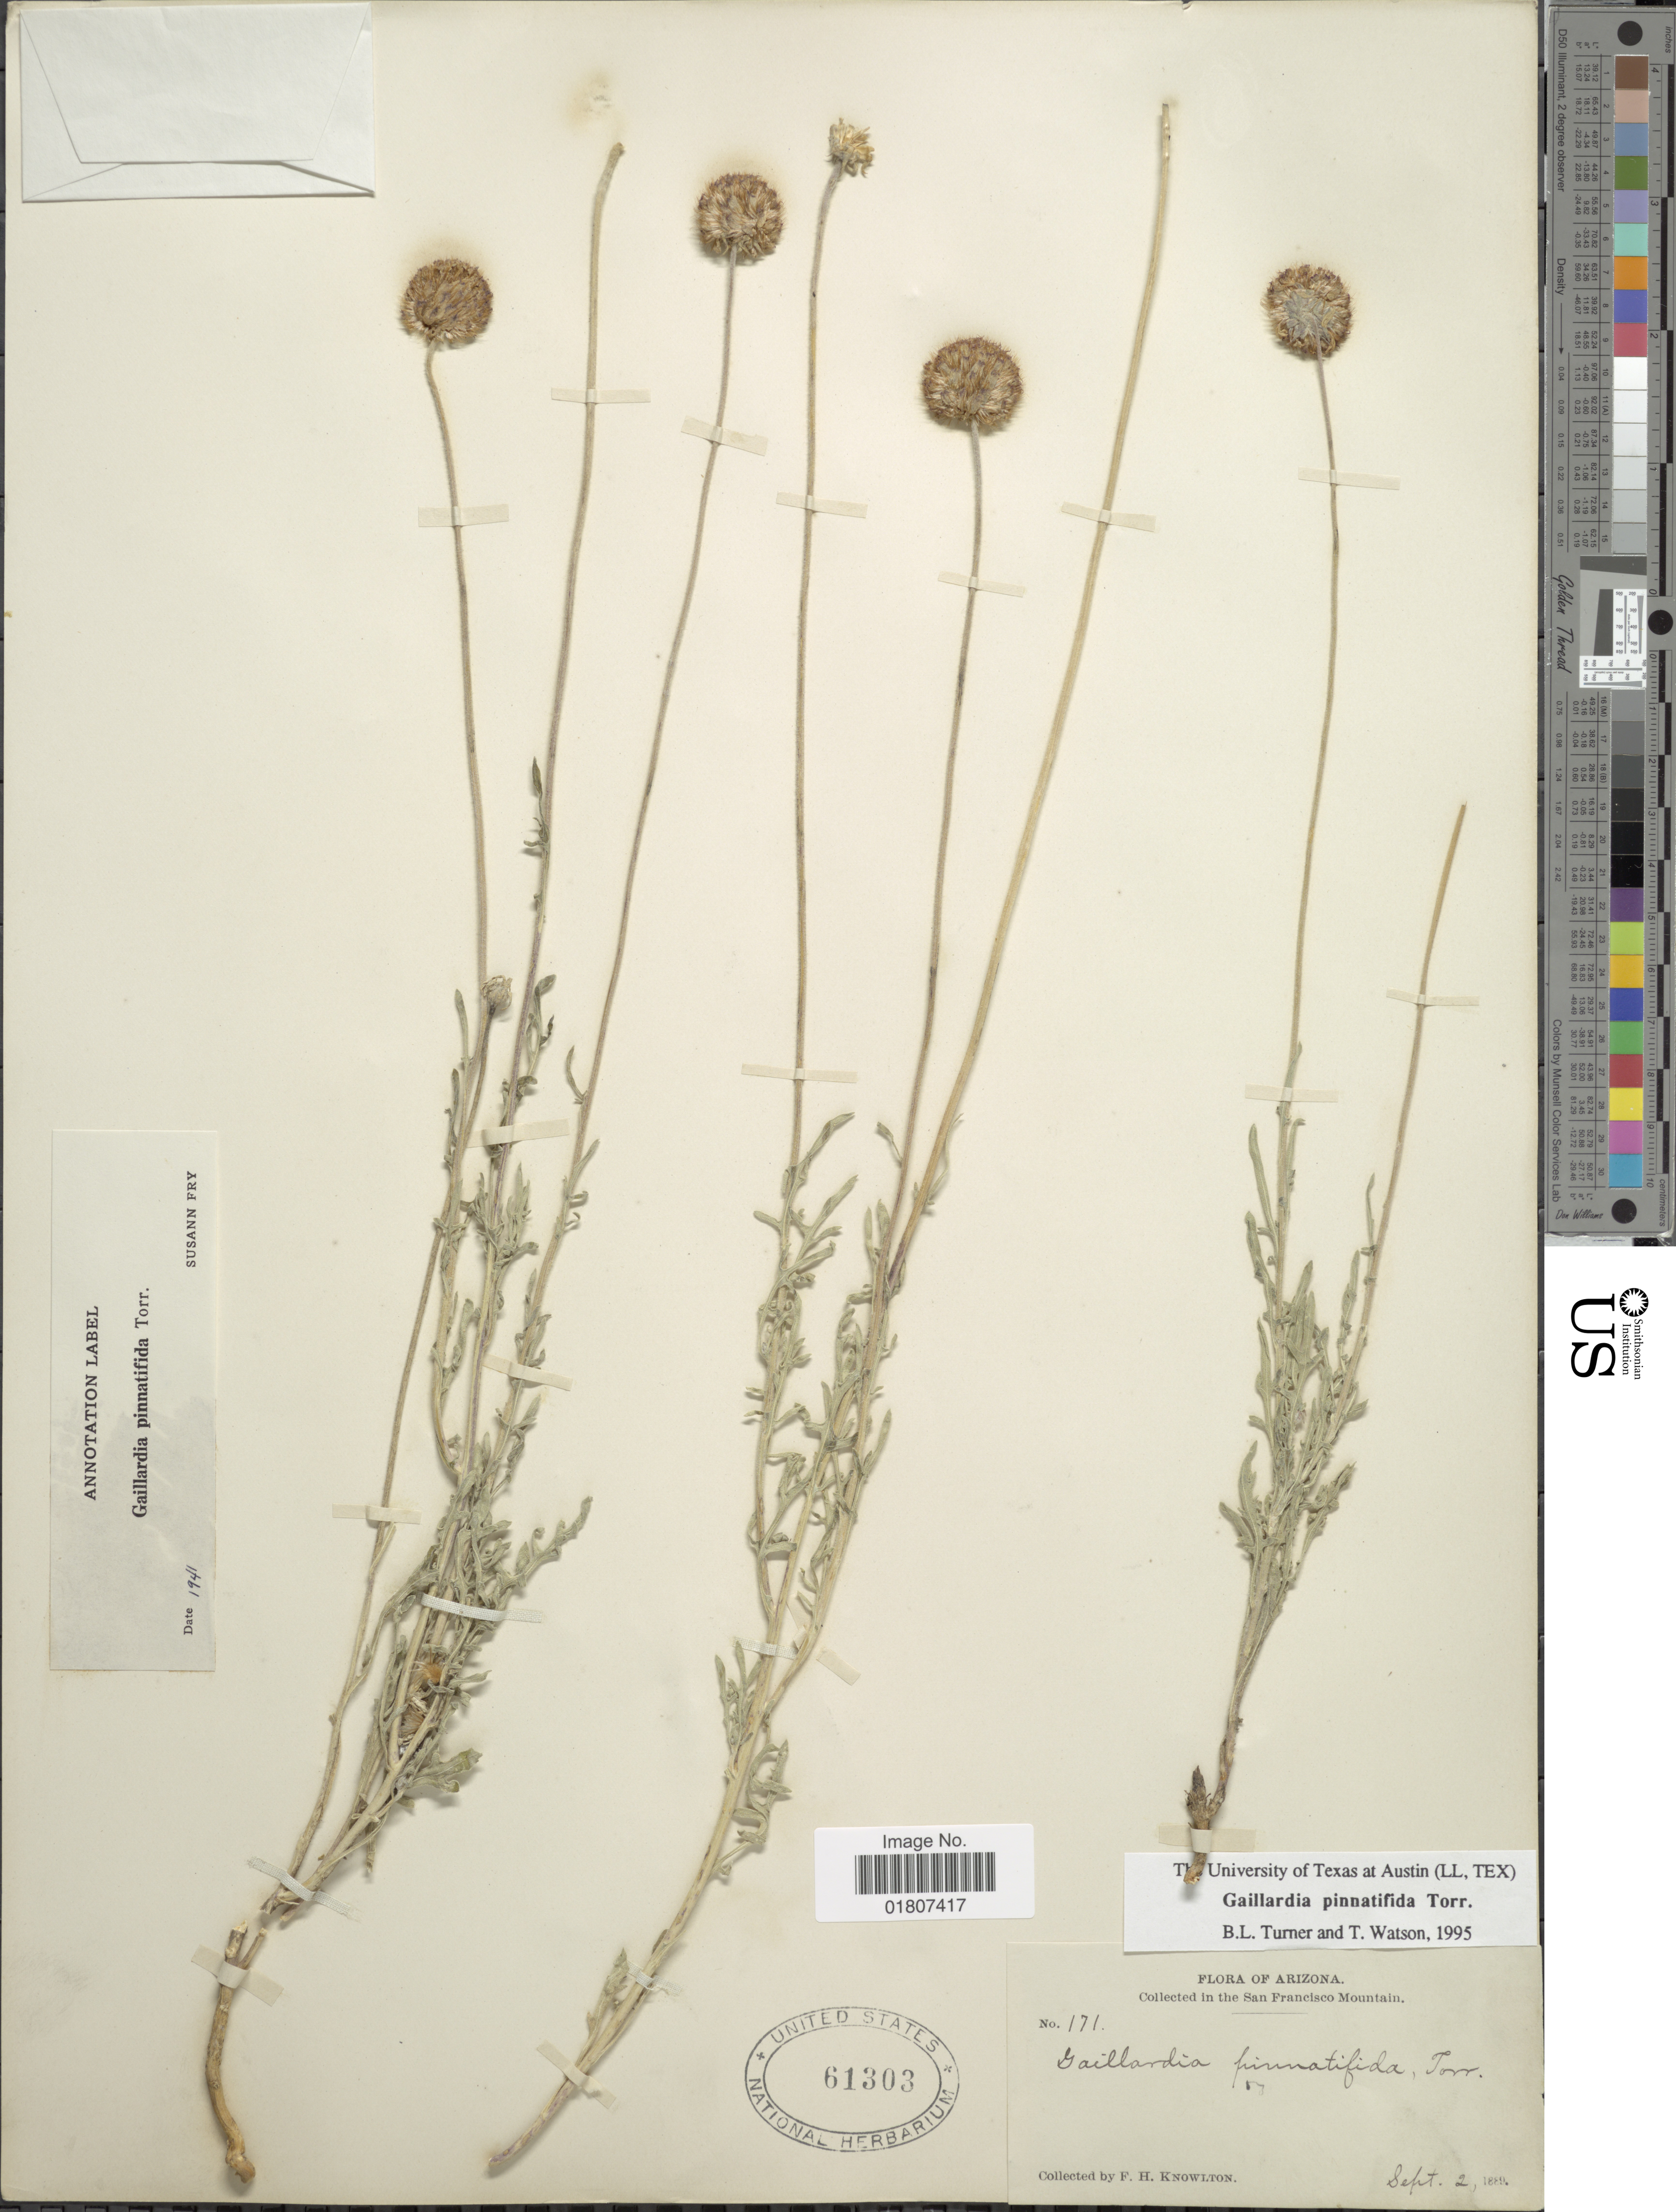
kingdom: Plantae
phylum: Tracheophyta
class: Magnoliopsida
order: Asterales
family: Asteraceae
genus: Gaillardia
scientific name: Gaillardia pinnatifida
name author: Torr.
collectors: F. H. Knowlton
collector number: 171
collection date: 1889-09-02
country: United States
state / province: Arizona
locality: San Francisco Mountain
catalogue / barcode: US 61303